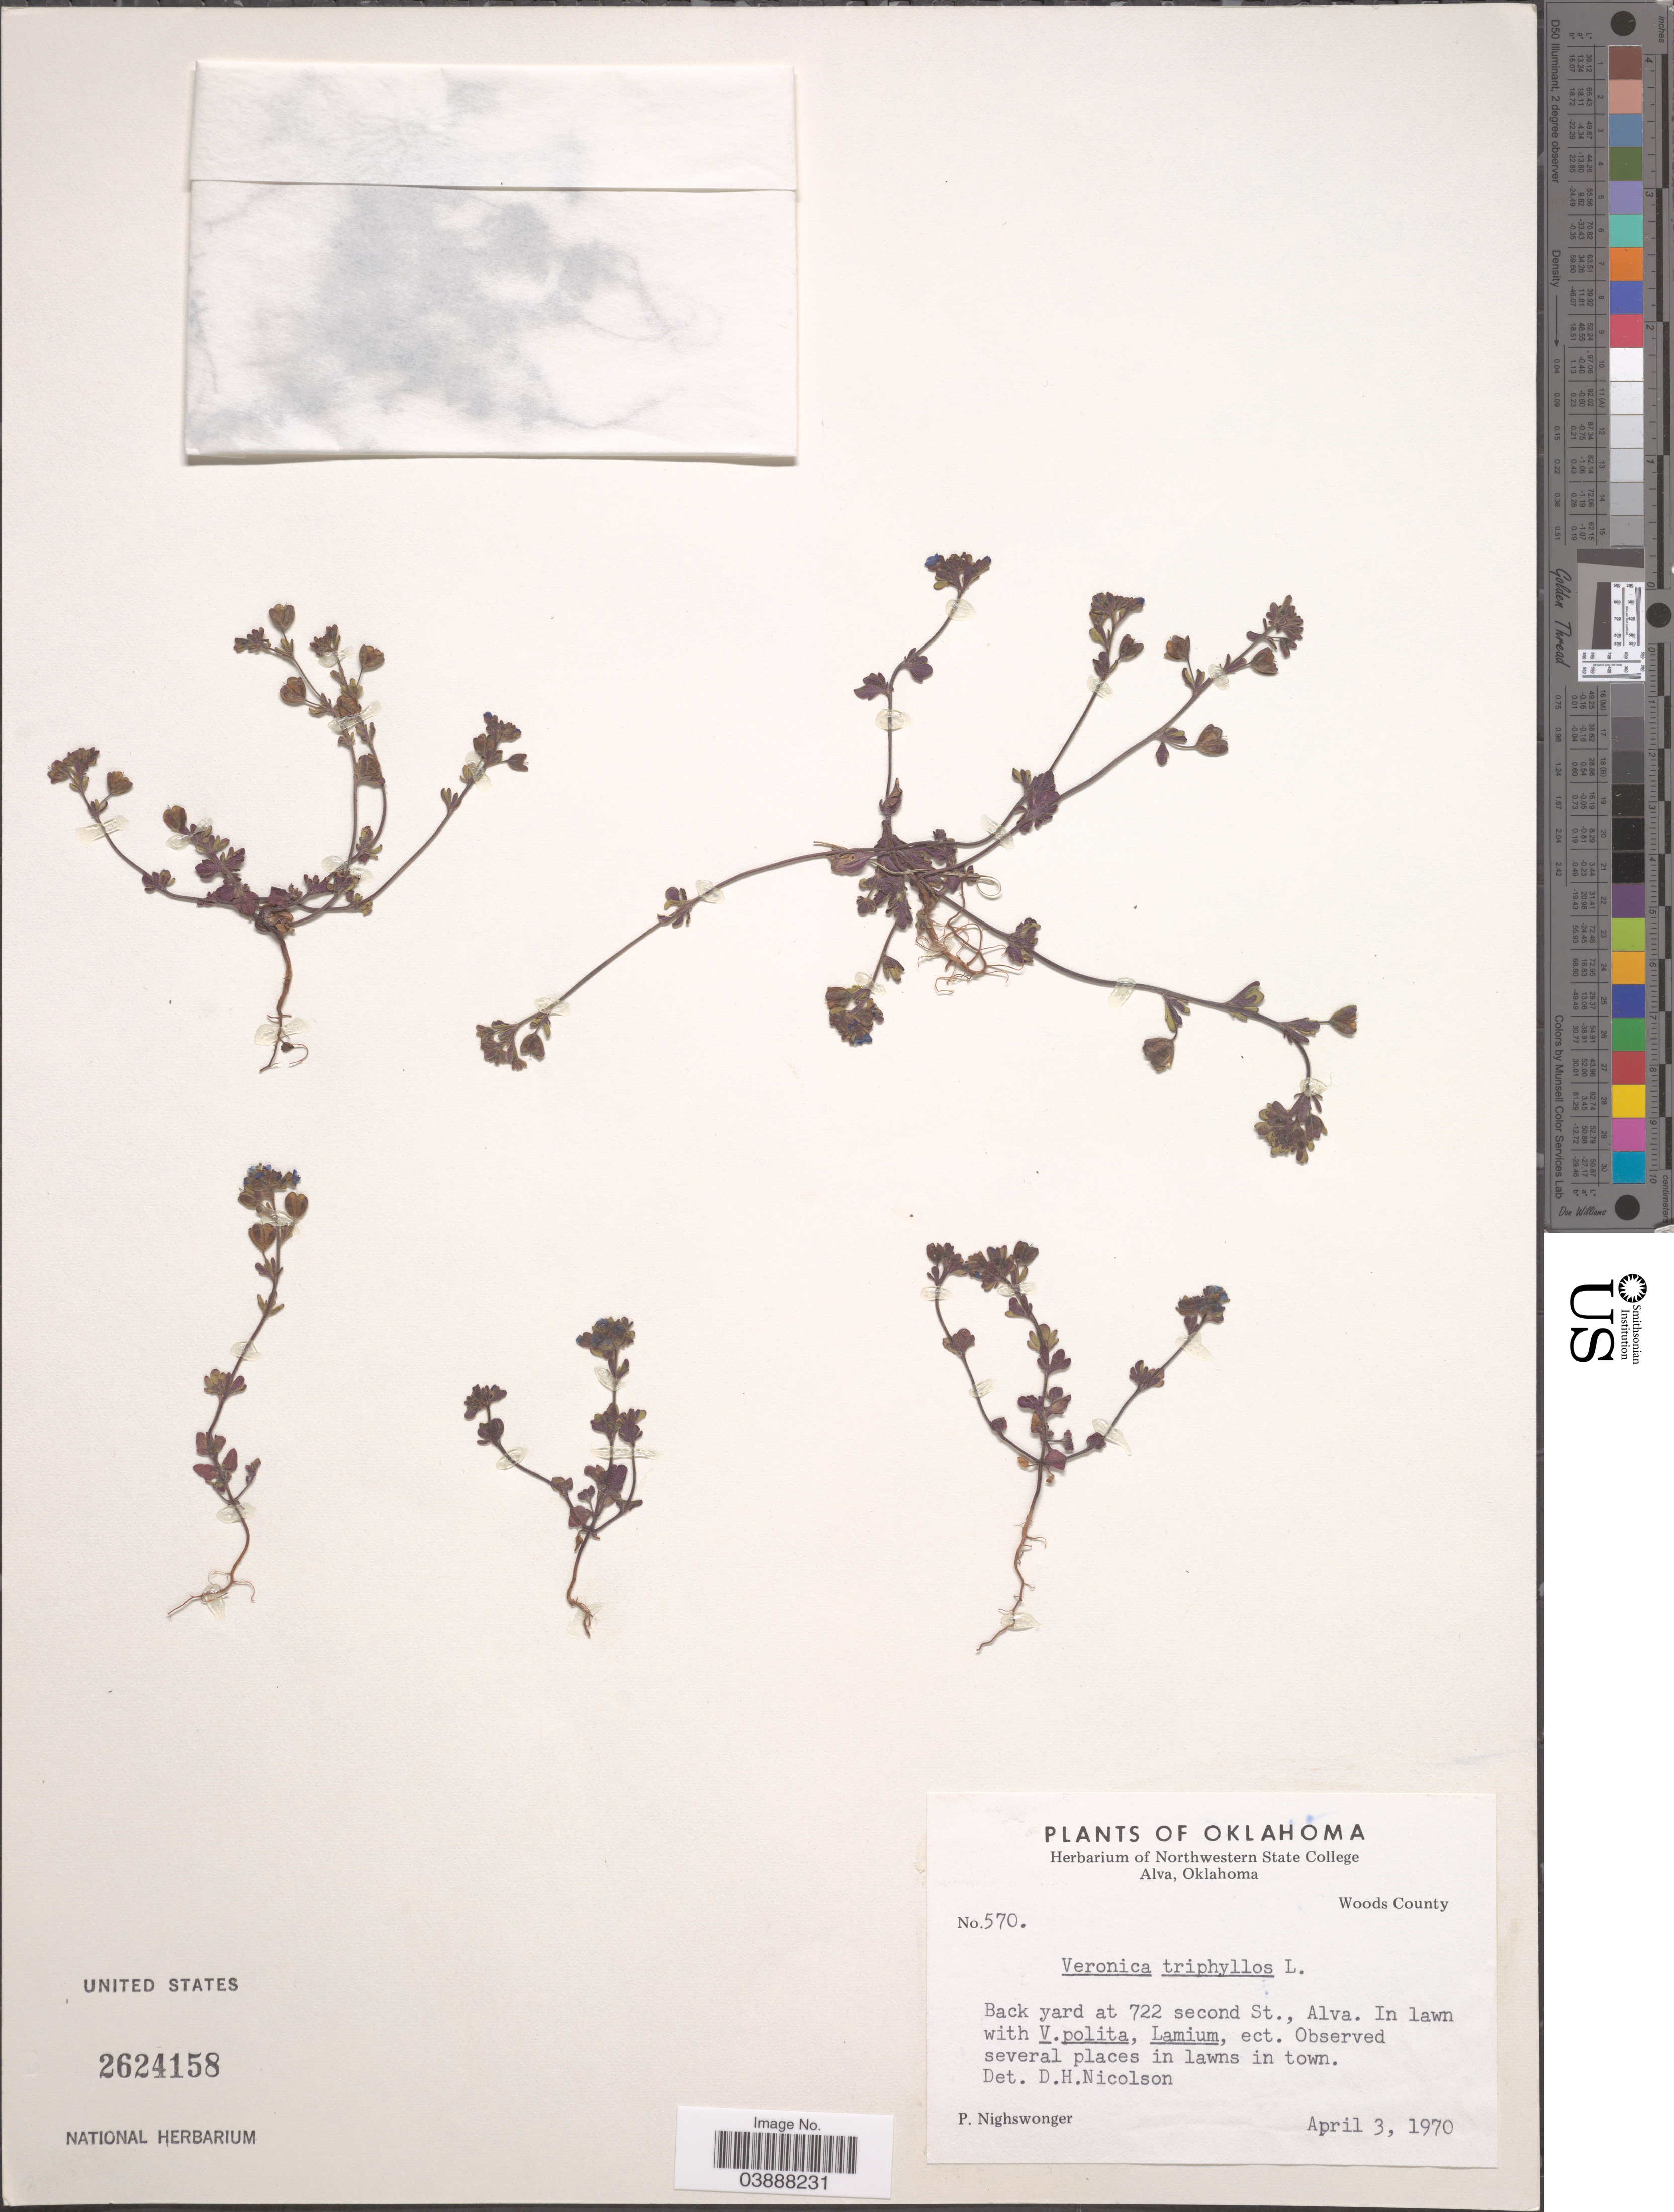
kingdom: Plantae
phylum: Tracheophyta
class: Magnoliopsida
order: Lamiales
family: Plantaginaceae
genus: Veronica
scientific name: Veronica triphyllos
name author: L.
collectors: P. Nighswonger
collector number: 570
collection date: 1970-04-03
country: United States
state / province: Oklahoma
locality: Woods County. Back yard at 722 second St., Alva.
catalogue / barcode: US 2624158